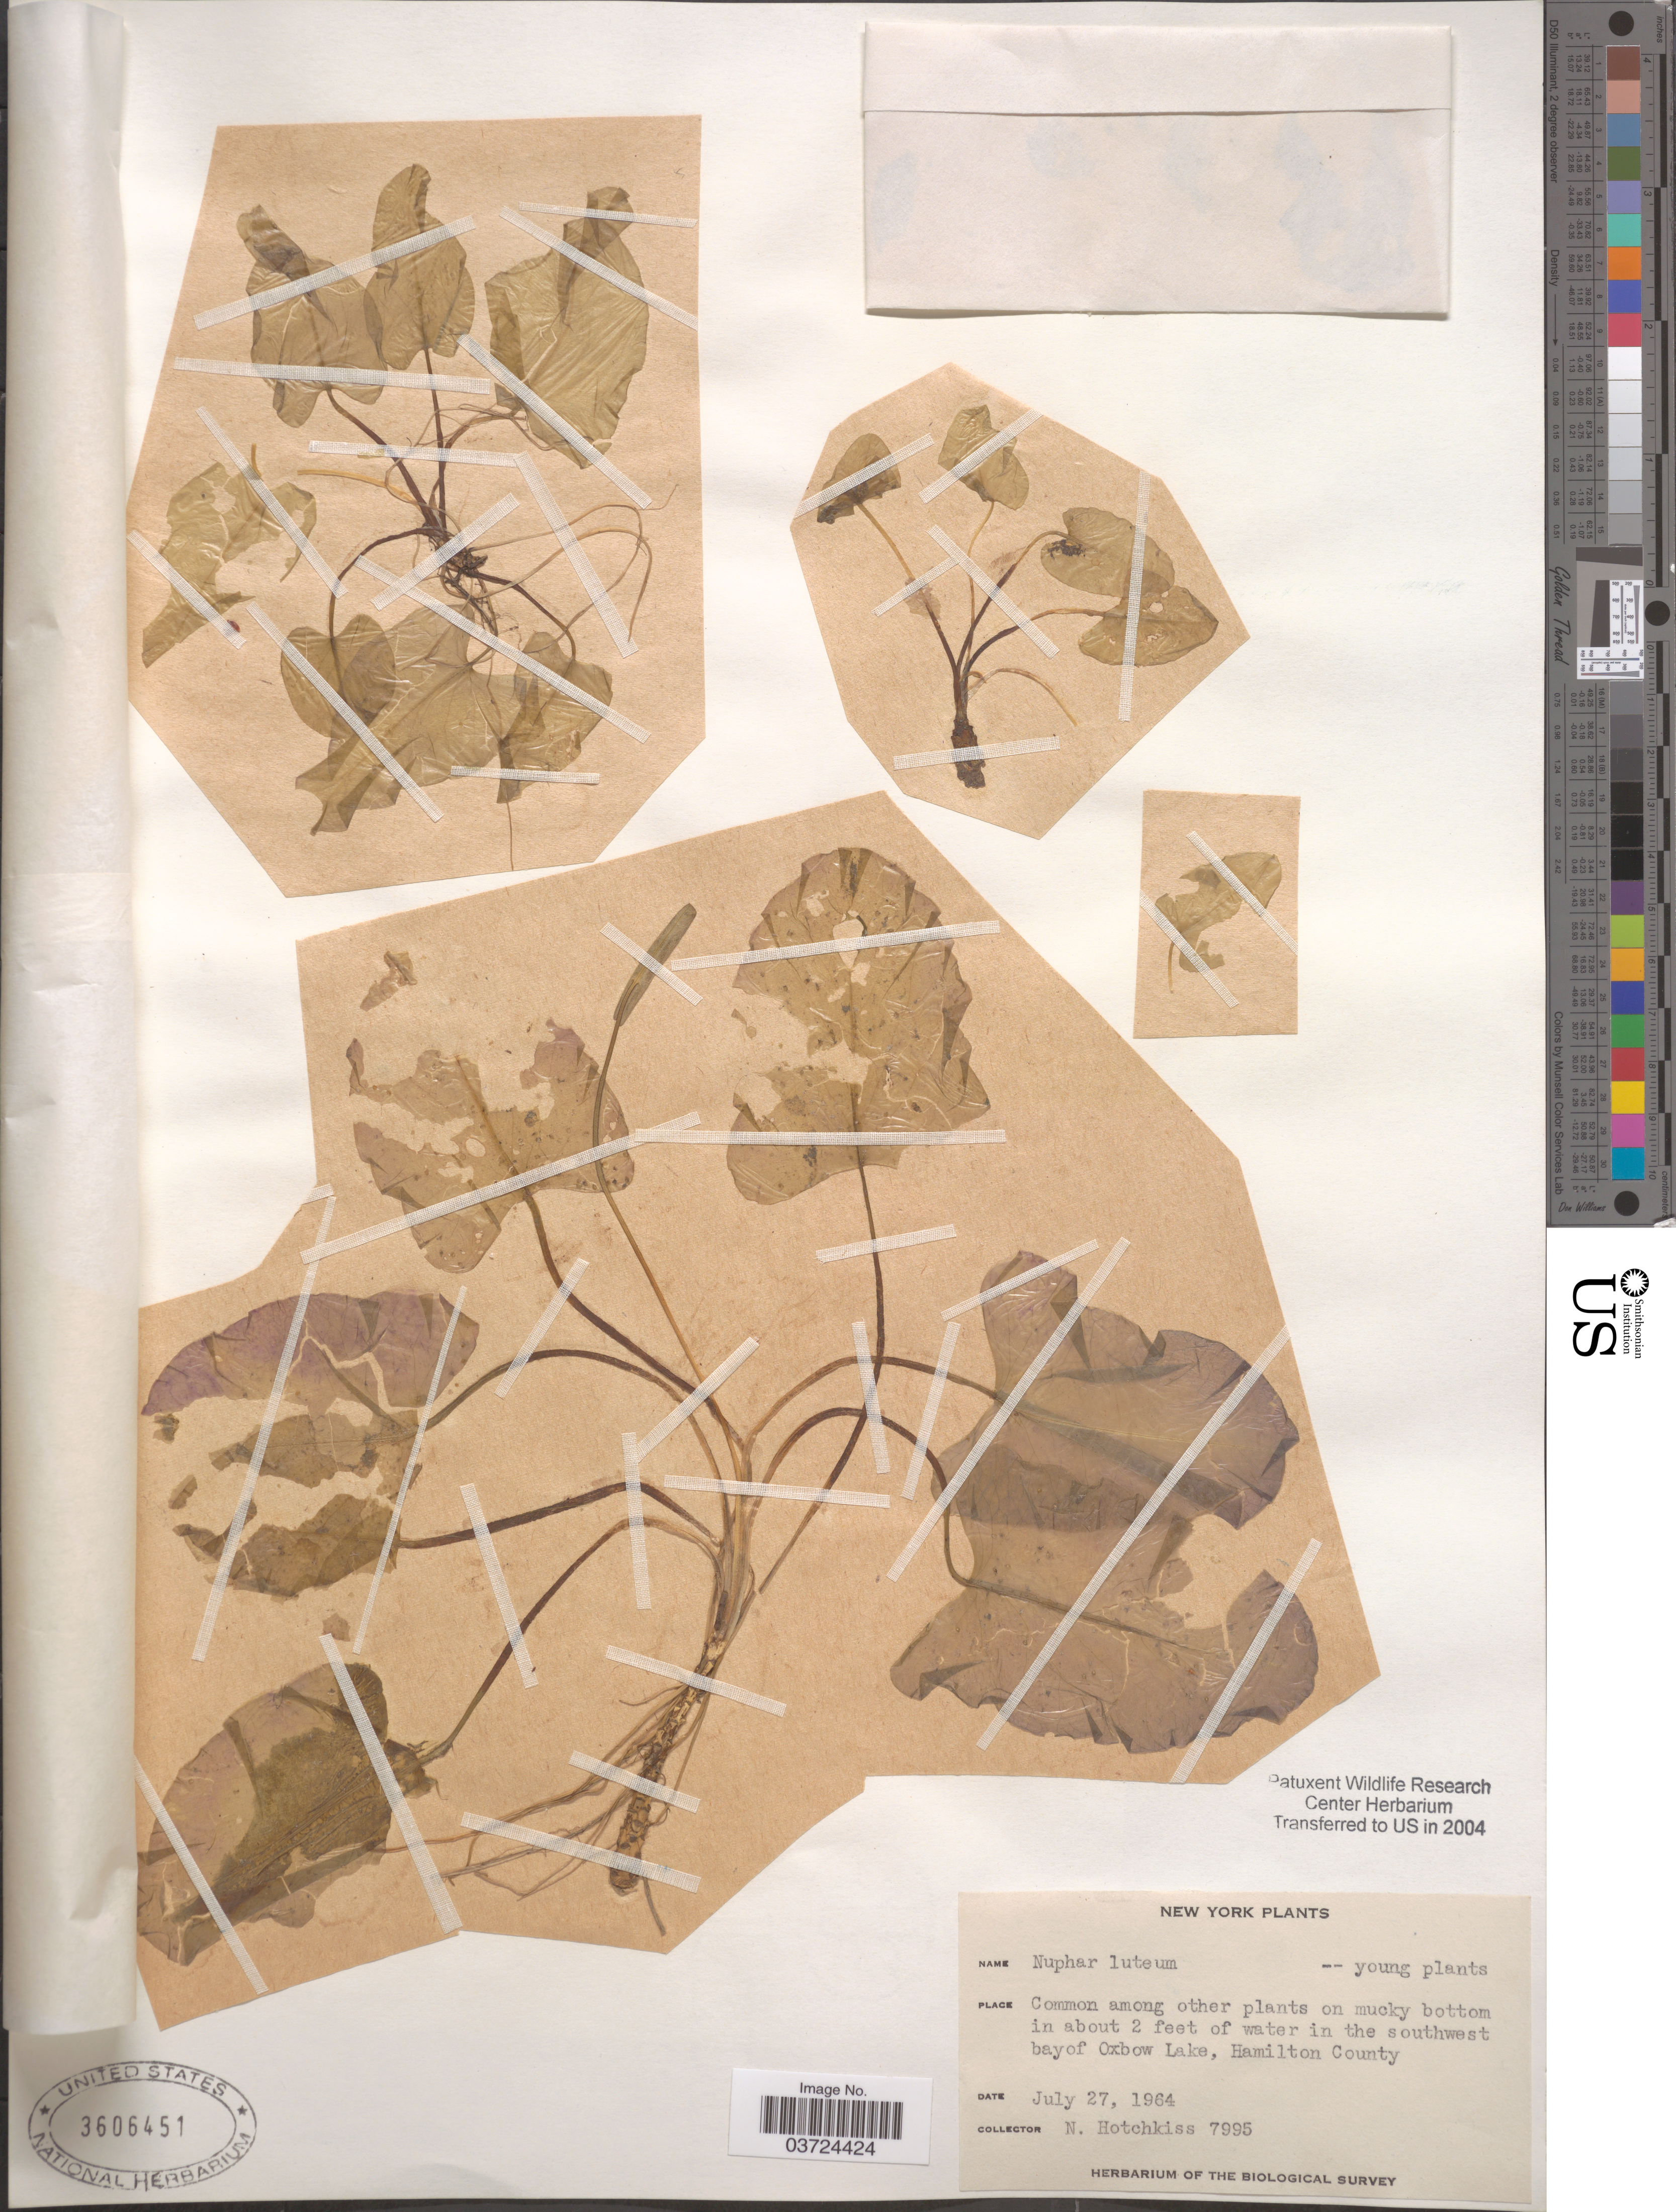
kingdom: Plantae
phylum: Tracheophyta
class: Magnoliopsida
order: Nymphaeales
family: Nymphaeaceae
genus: Nuphar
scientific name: Nuphar lutea subsp. pumila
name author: (Timm) DC.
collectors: N. Hotchkiss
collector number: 7995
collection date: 1964-07-27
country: United States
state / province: New York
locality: In the southwest bay of Oxbow Lake, Hamilton County.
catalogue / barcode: US 3606451